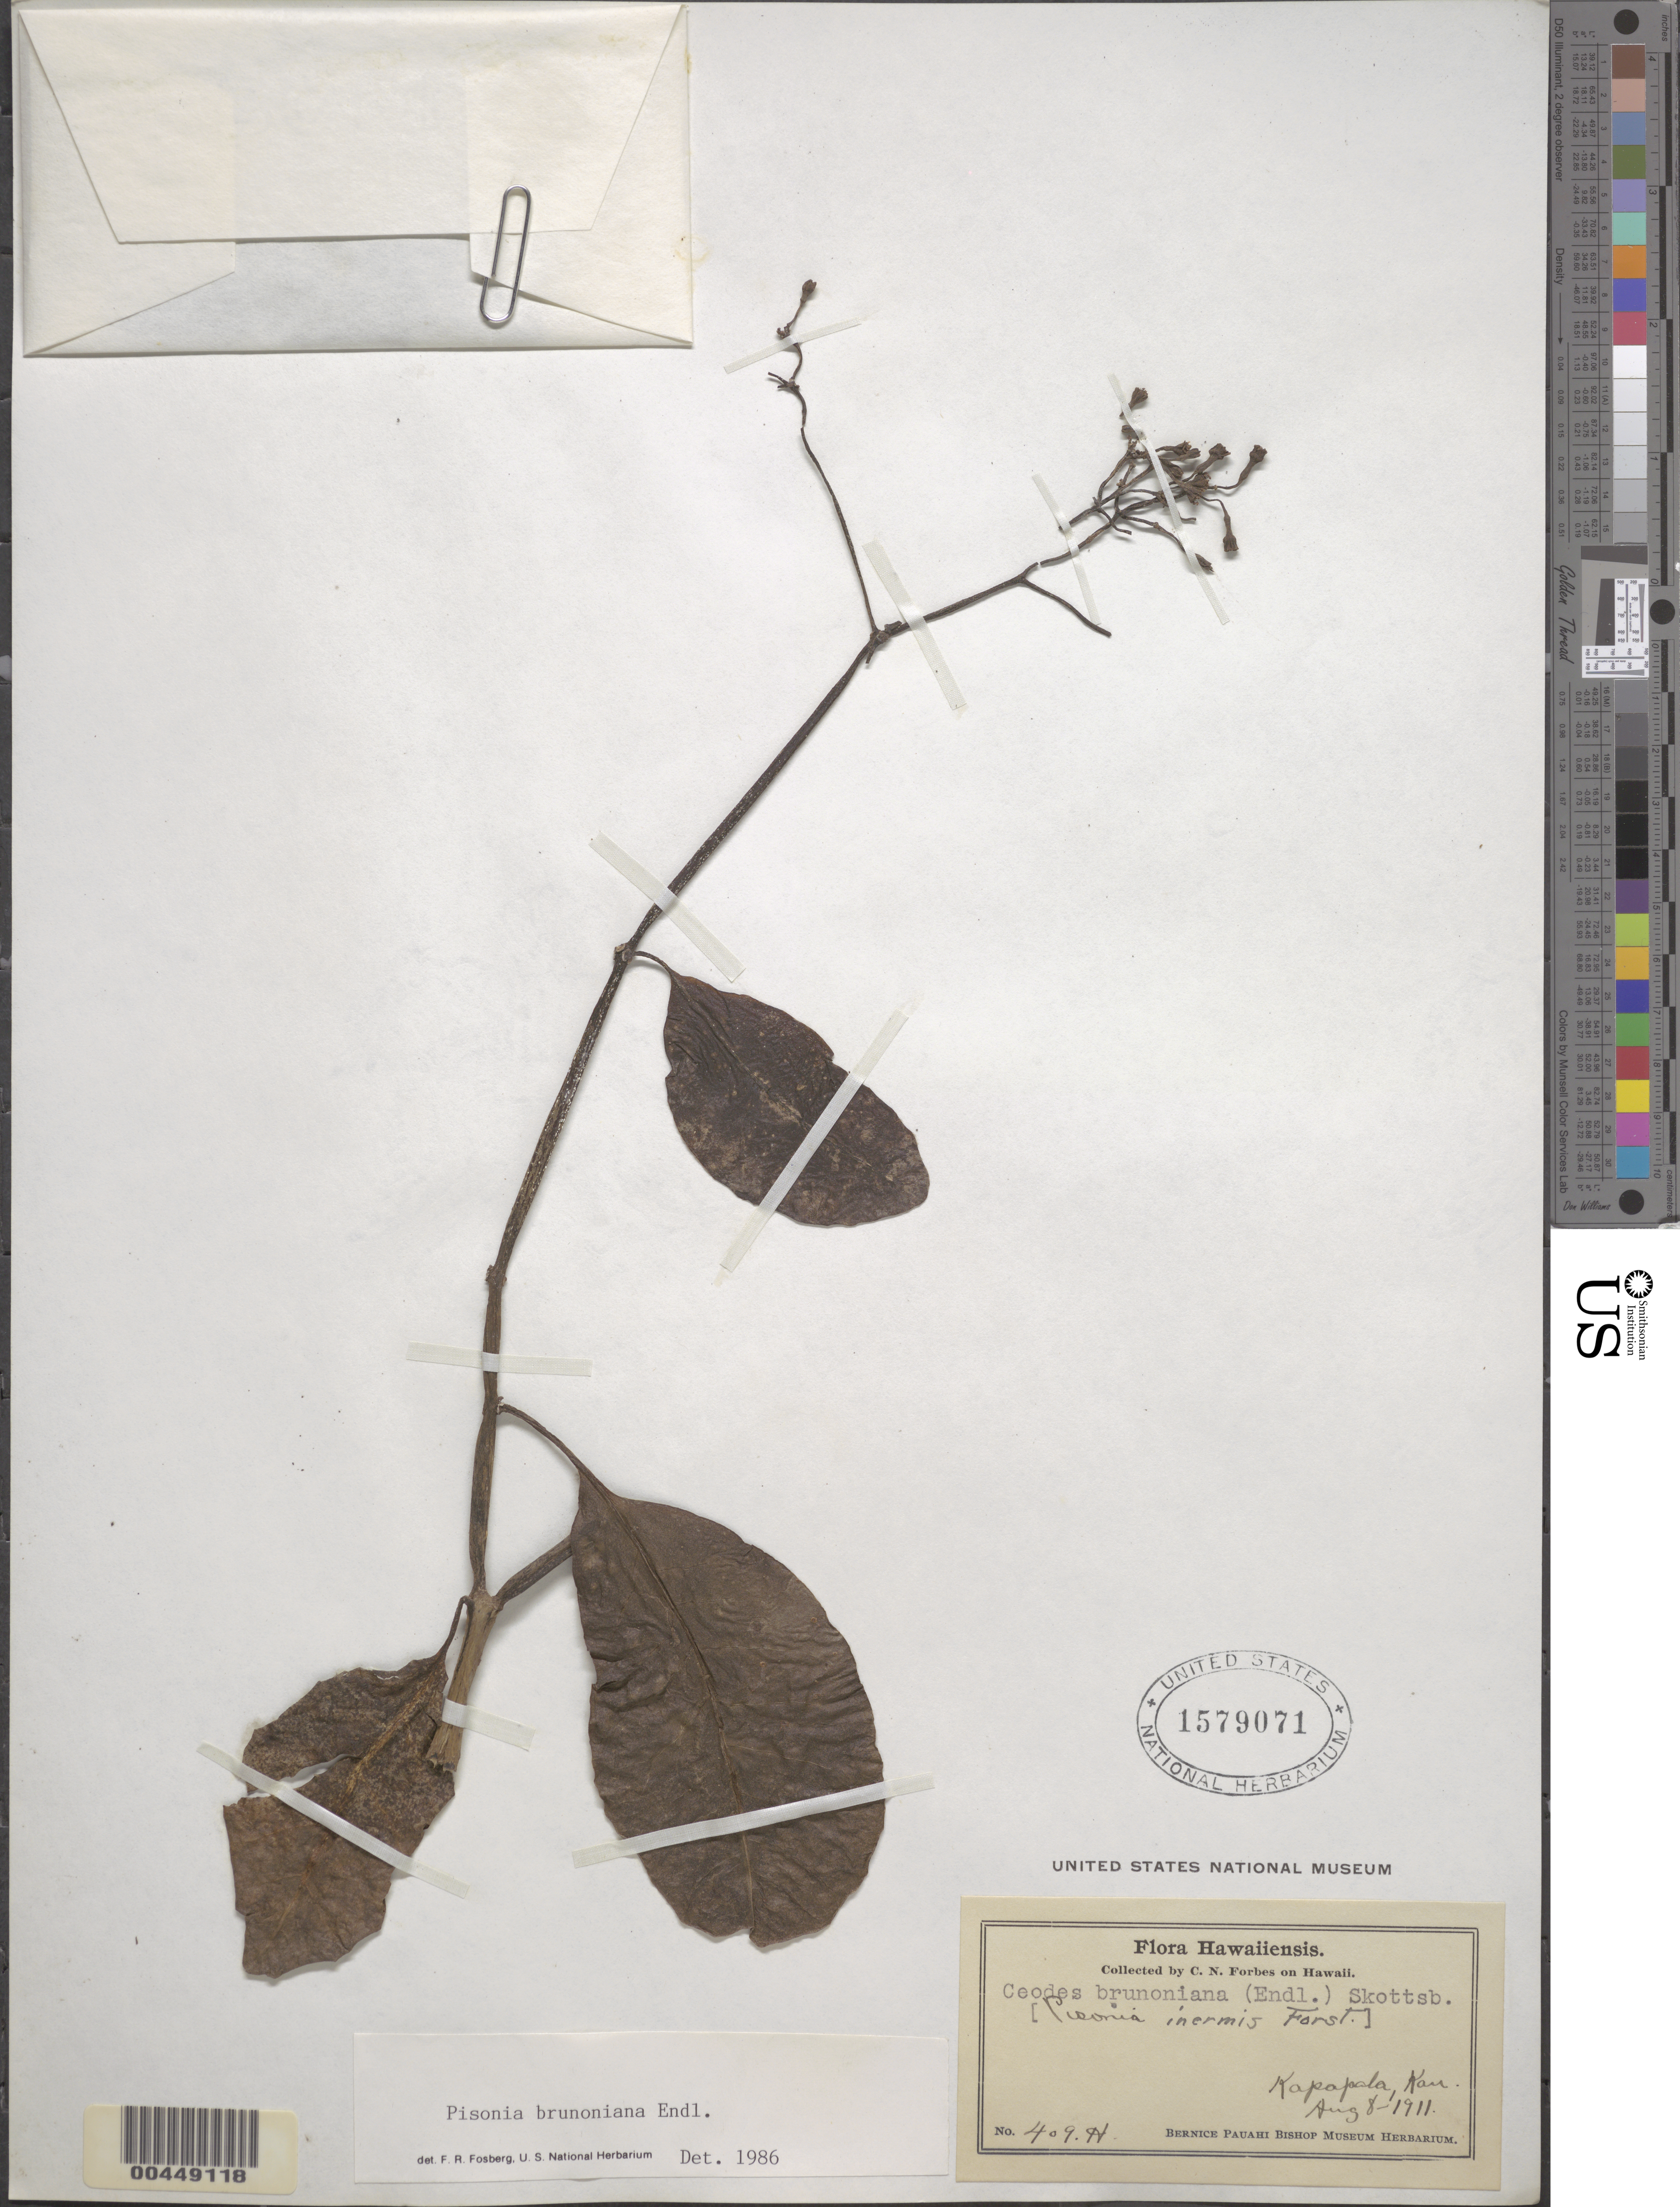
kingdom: Plantae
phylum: Tracheophyta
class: Magnoliopsida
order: Caryophyllales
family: Nyctaginaceae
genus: Ceodes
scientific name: Ceodes brunoniana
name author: (Endl.) Skottsb.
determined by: Wagner, W. L., (BOT), Smithsonian Institution - National Museum of Natural History (UNITED STATES)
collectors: C. N. Forbes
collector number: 409.H.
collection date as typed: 8 Aug 1911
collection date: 1911-08-08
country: United States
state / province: Hawaii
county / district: Hawaii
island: Hawaii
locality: Kapapala, Kau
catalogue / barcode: US 1579071